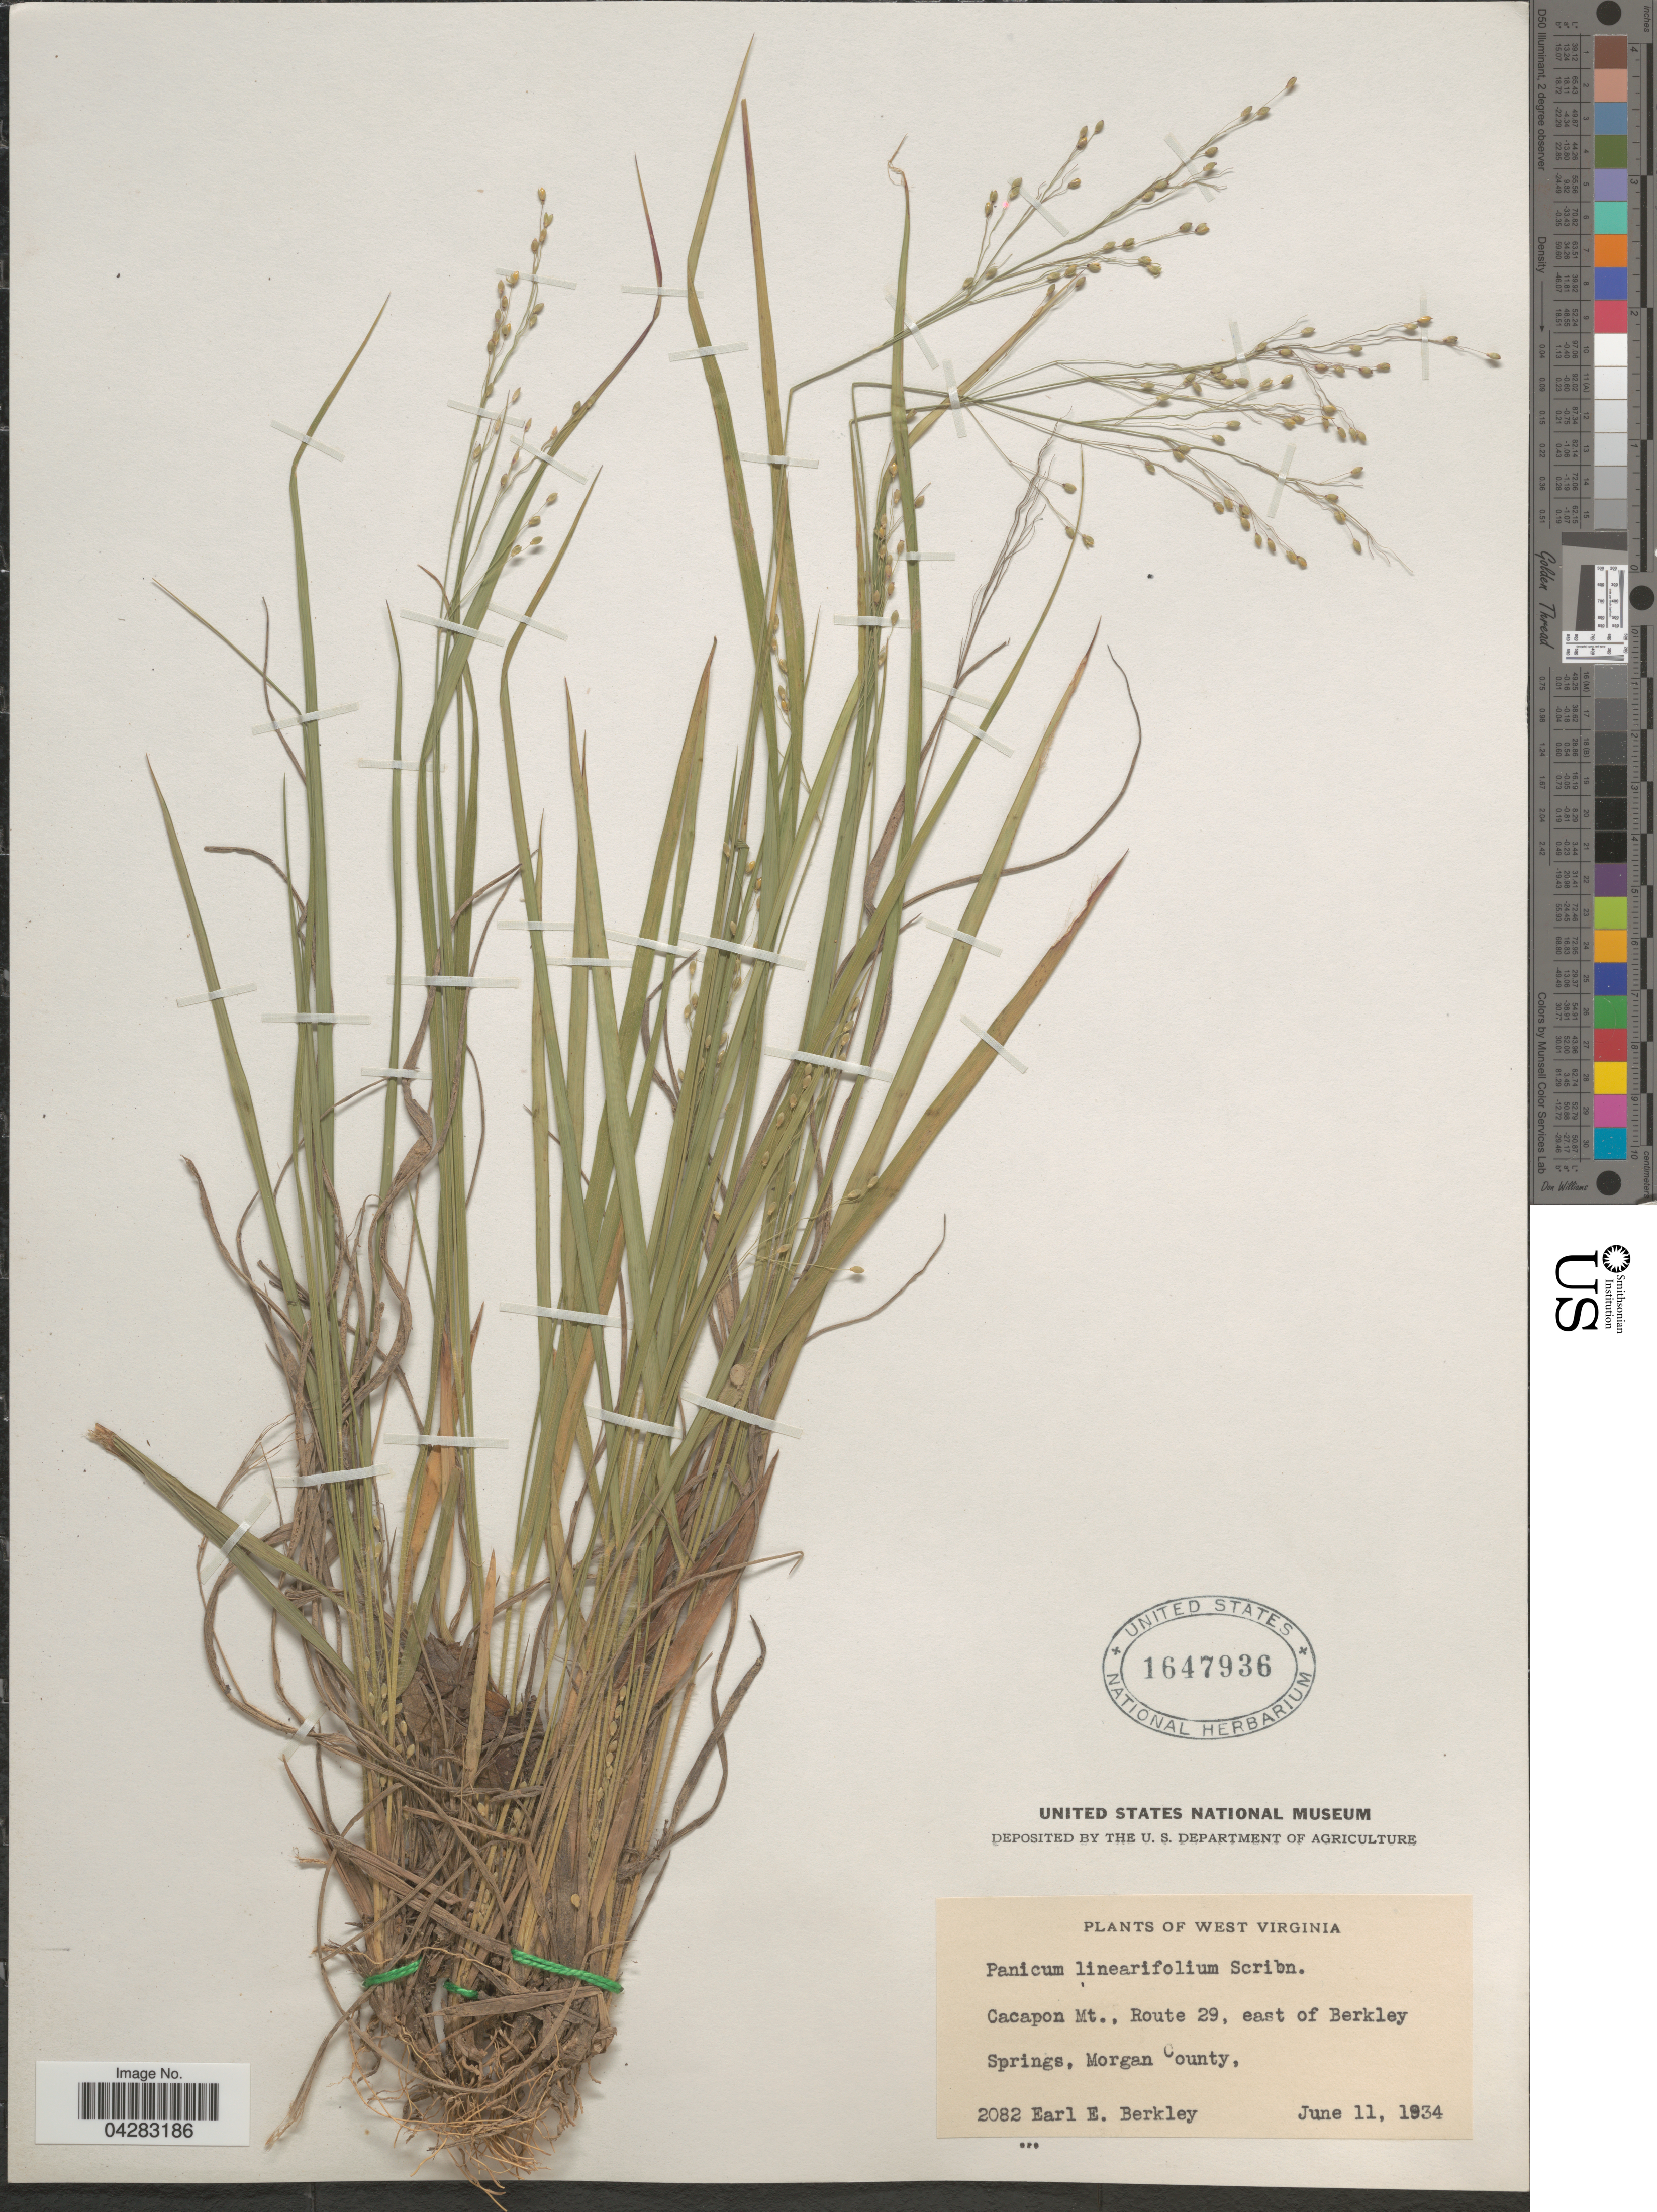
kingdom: Plantae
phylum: Tracheophyta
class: Liliopsida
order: Poales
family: Poaceae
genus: Dichanthelium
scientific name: Dichanthelium linearifolium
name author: (Scribn.) Gould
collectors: E. Berkley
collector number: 2082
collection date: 1934-06-11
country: United States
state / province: West Virginia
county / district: Morgan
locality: Cacapon Mt., Route 29, east of Berkley Springs, Morgan County.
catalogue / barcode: US 1647936